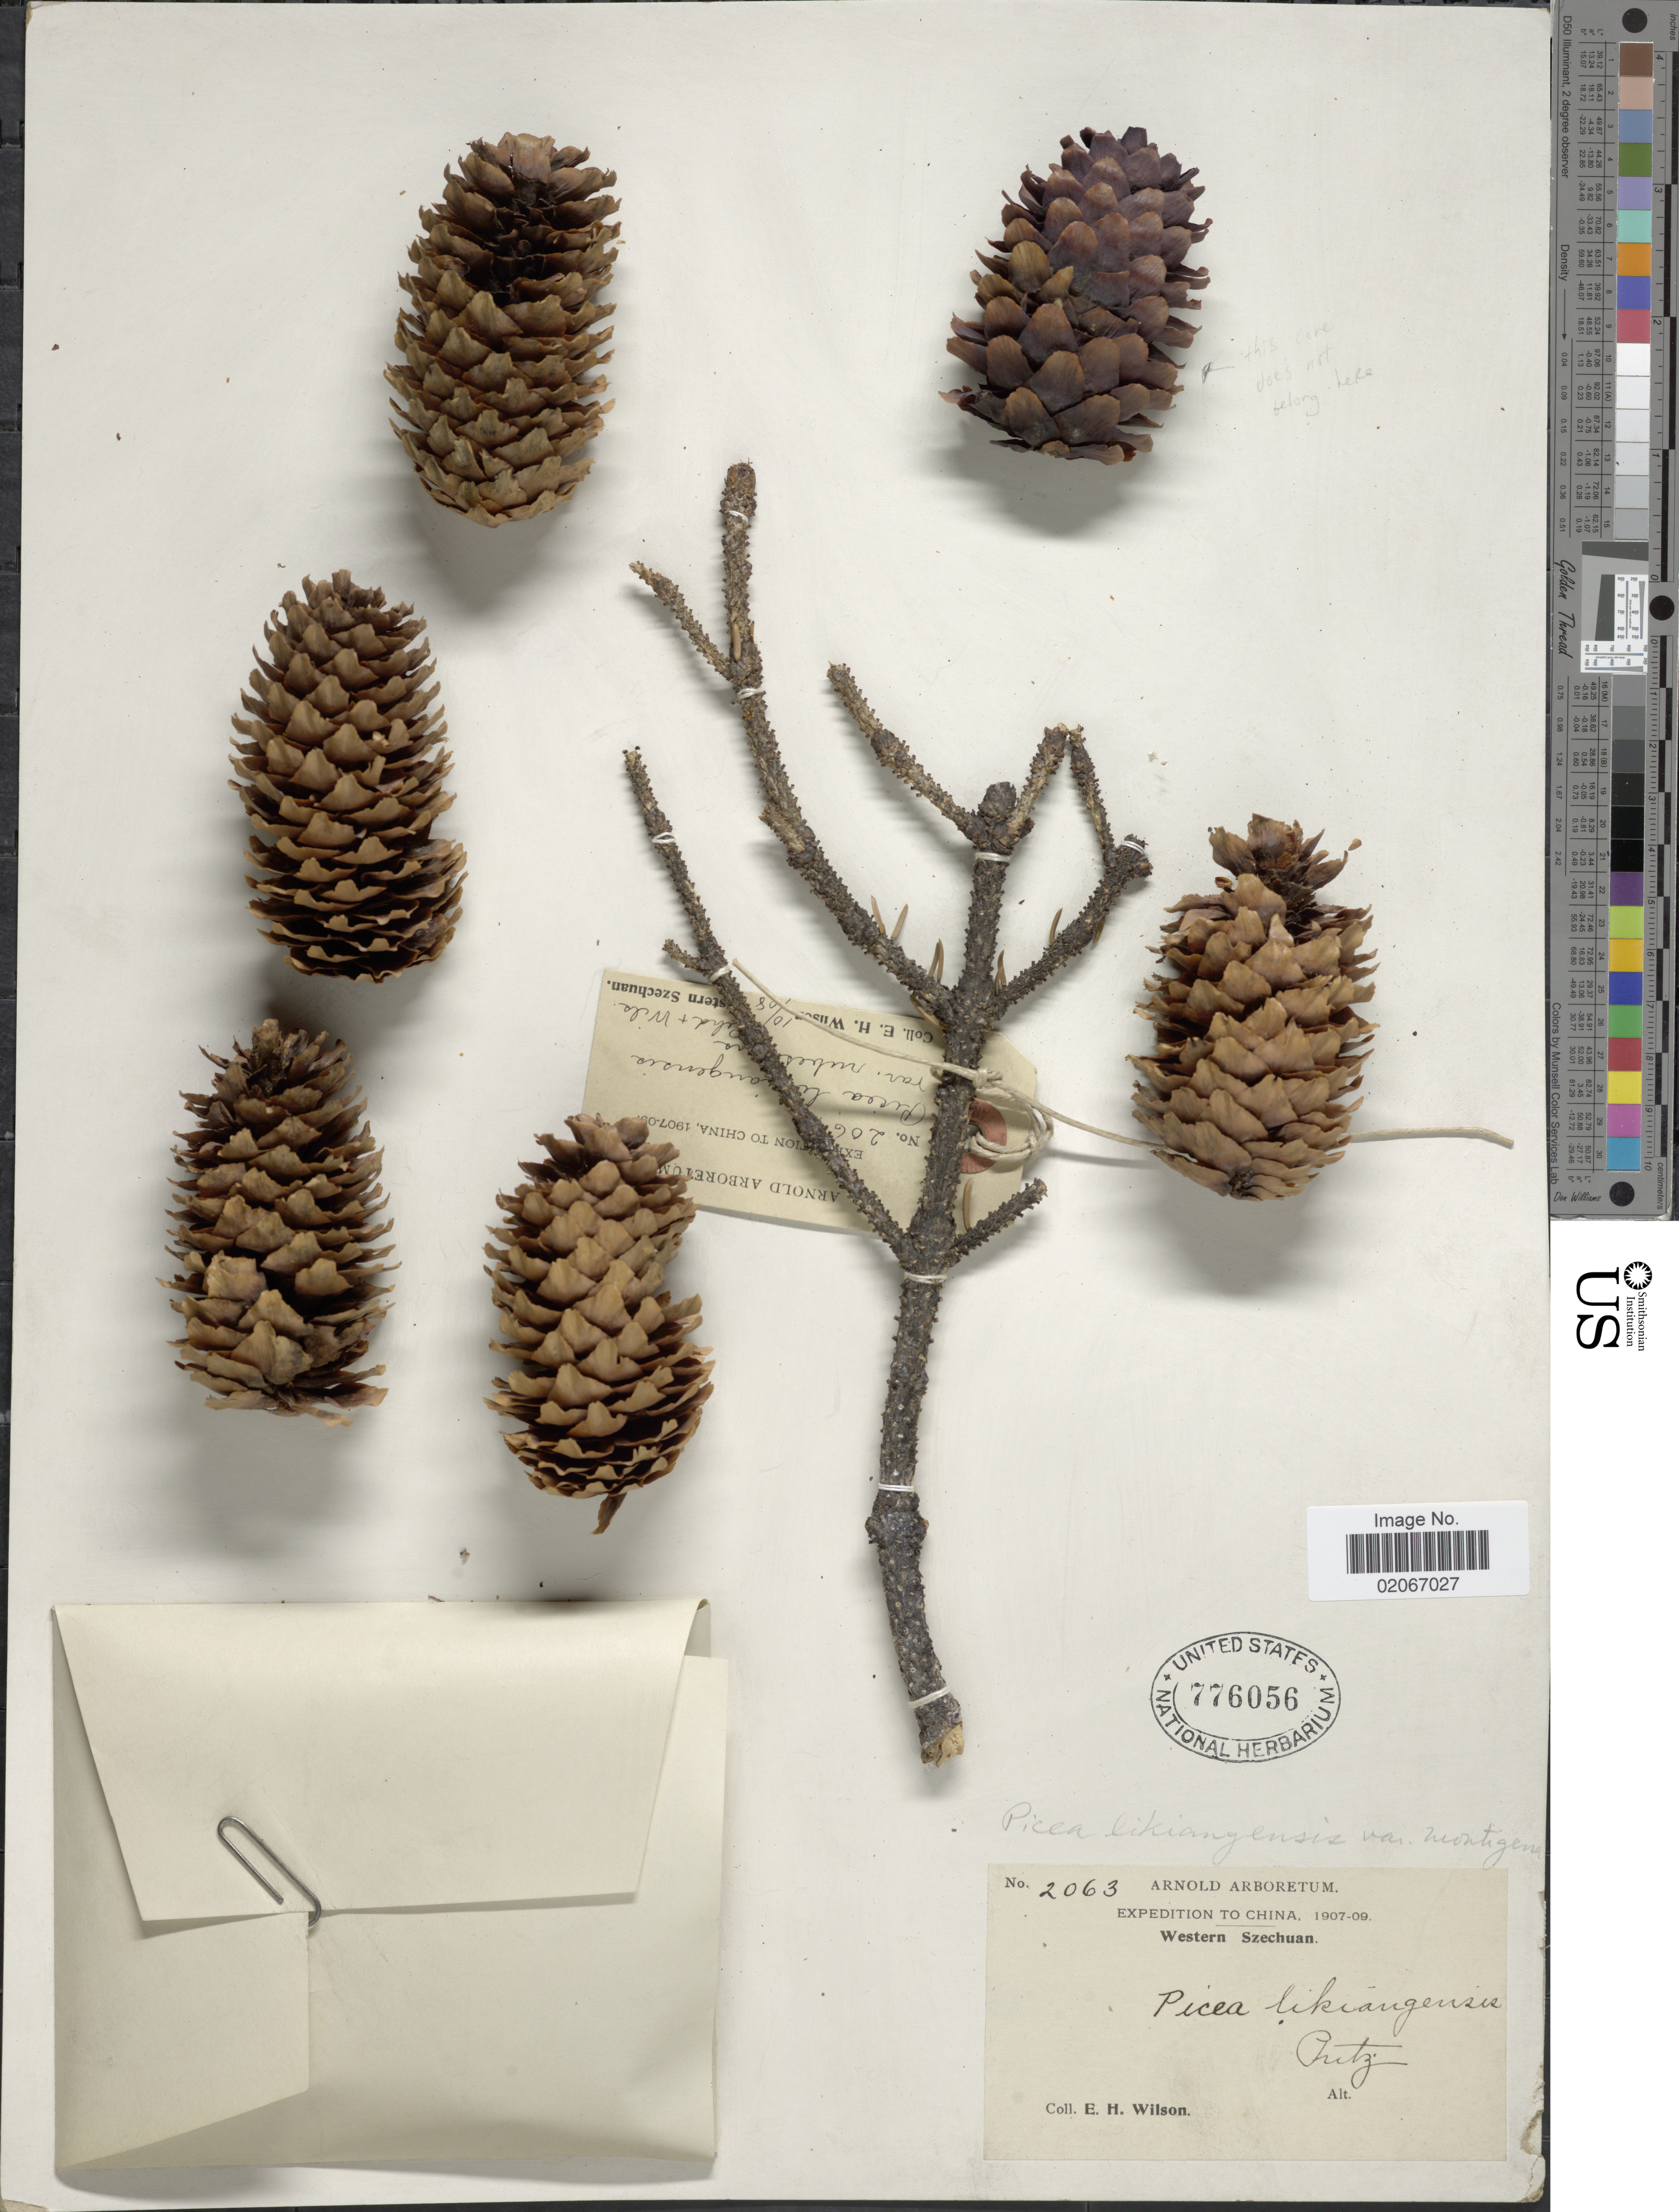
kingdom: Plantae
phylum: Tracheophyta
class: Pinopsida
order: Pinales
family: Pinaceae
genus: Picea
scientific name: Picea likiangensis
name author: (Franch.) E. Pritz.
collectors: E. Wilson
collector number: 2063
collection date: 1908-10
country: China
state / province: Sichuan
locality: Western Szechuan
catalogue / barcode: US 776056